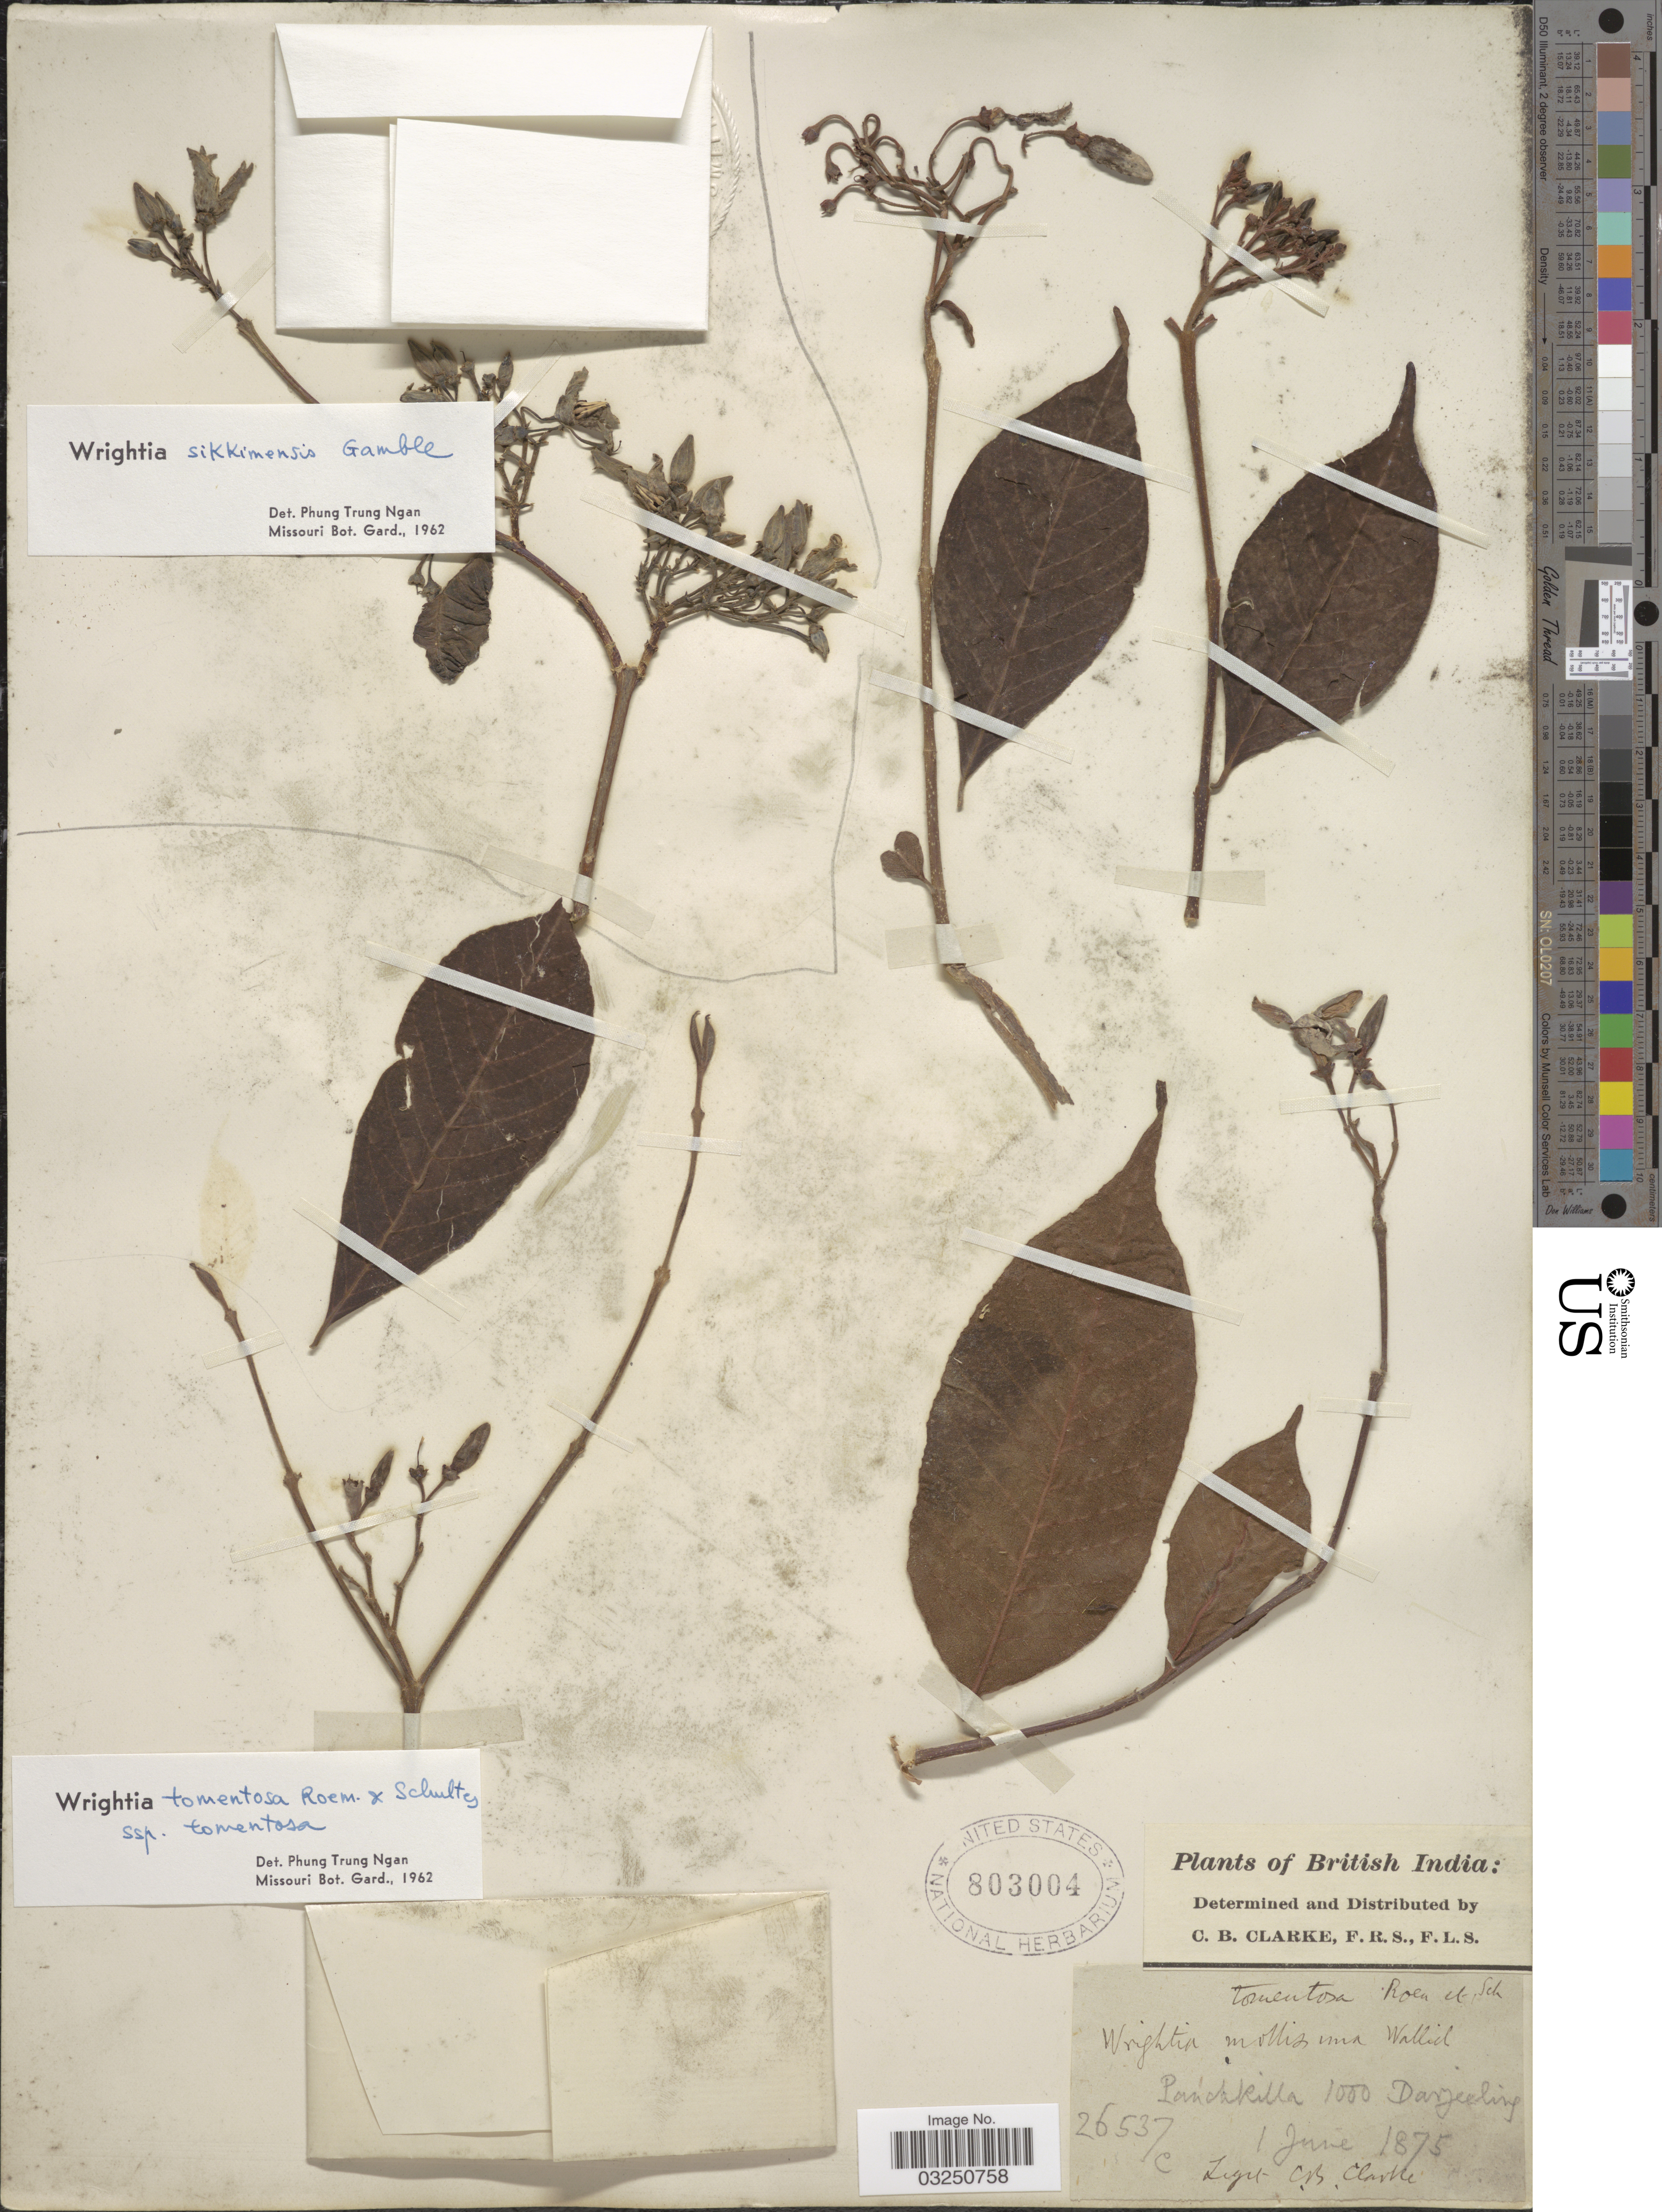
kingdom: Plantae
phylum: Tracheophyta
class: Magnoliopsida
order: Gentianales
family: Apocynaceae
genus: Wrightia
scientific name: Wrightia tomentosa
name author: Roem. & Schult.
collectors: C. B. Clarke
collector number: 26537C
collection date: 1875-06-01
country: India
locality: British India. Panchkilla, Darjeeling.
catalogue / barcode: US 803004